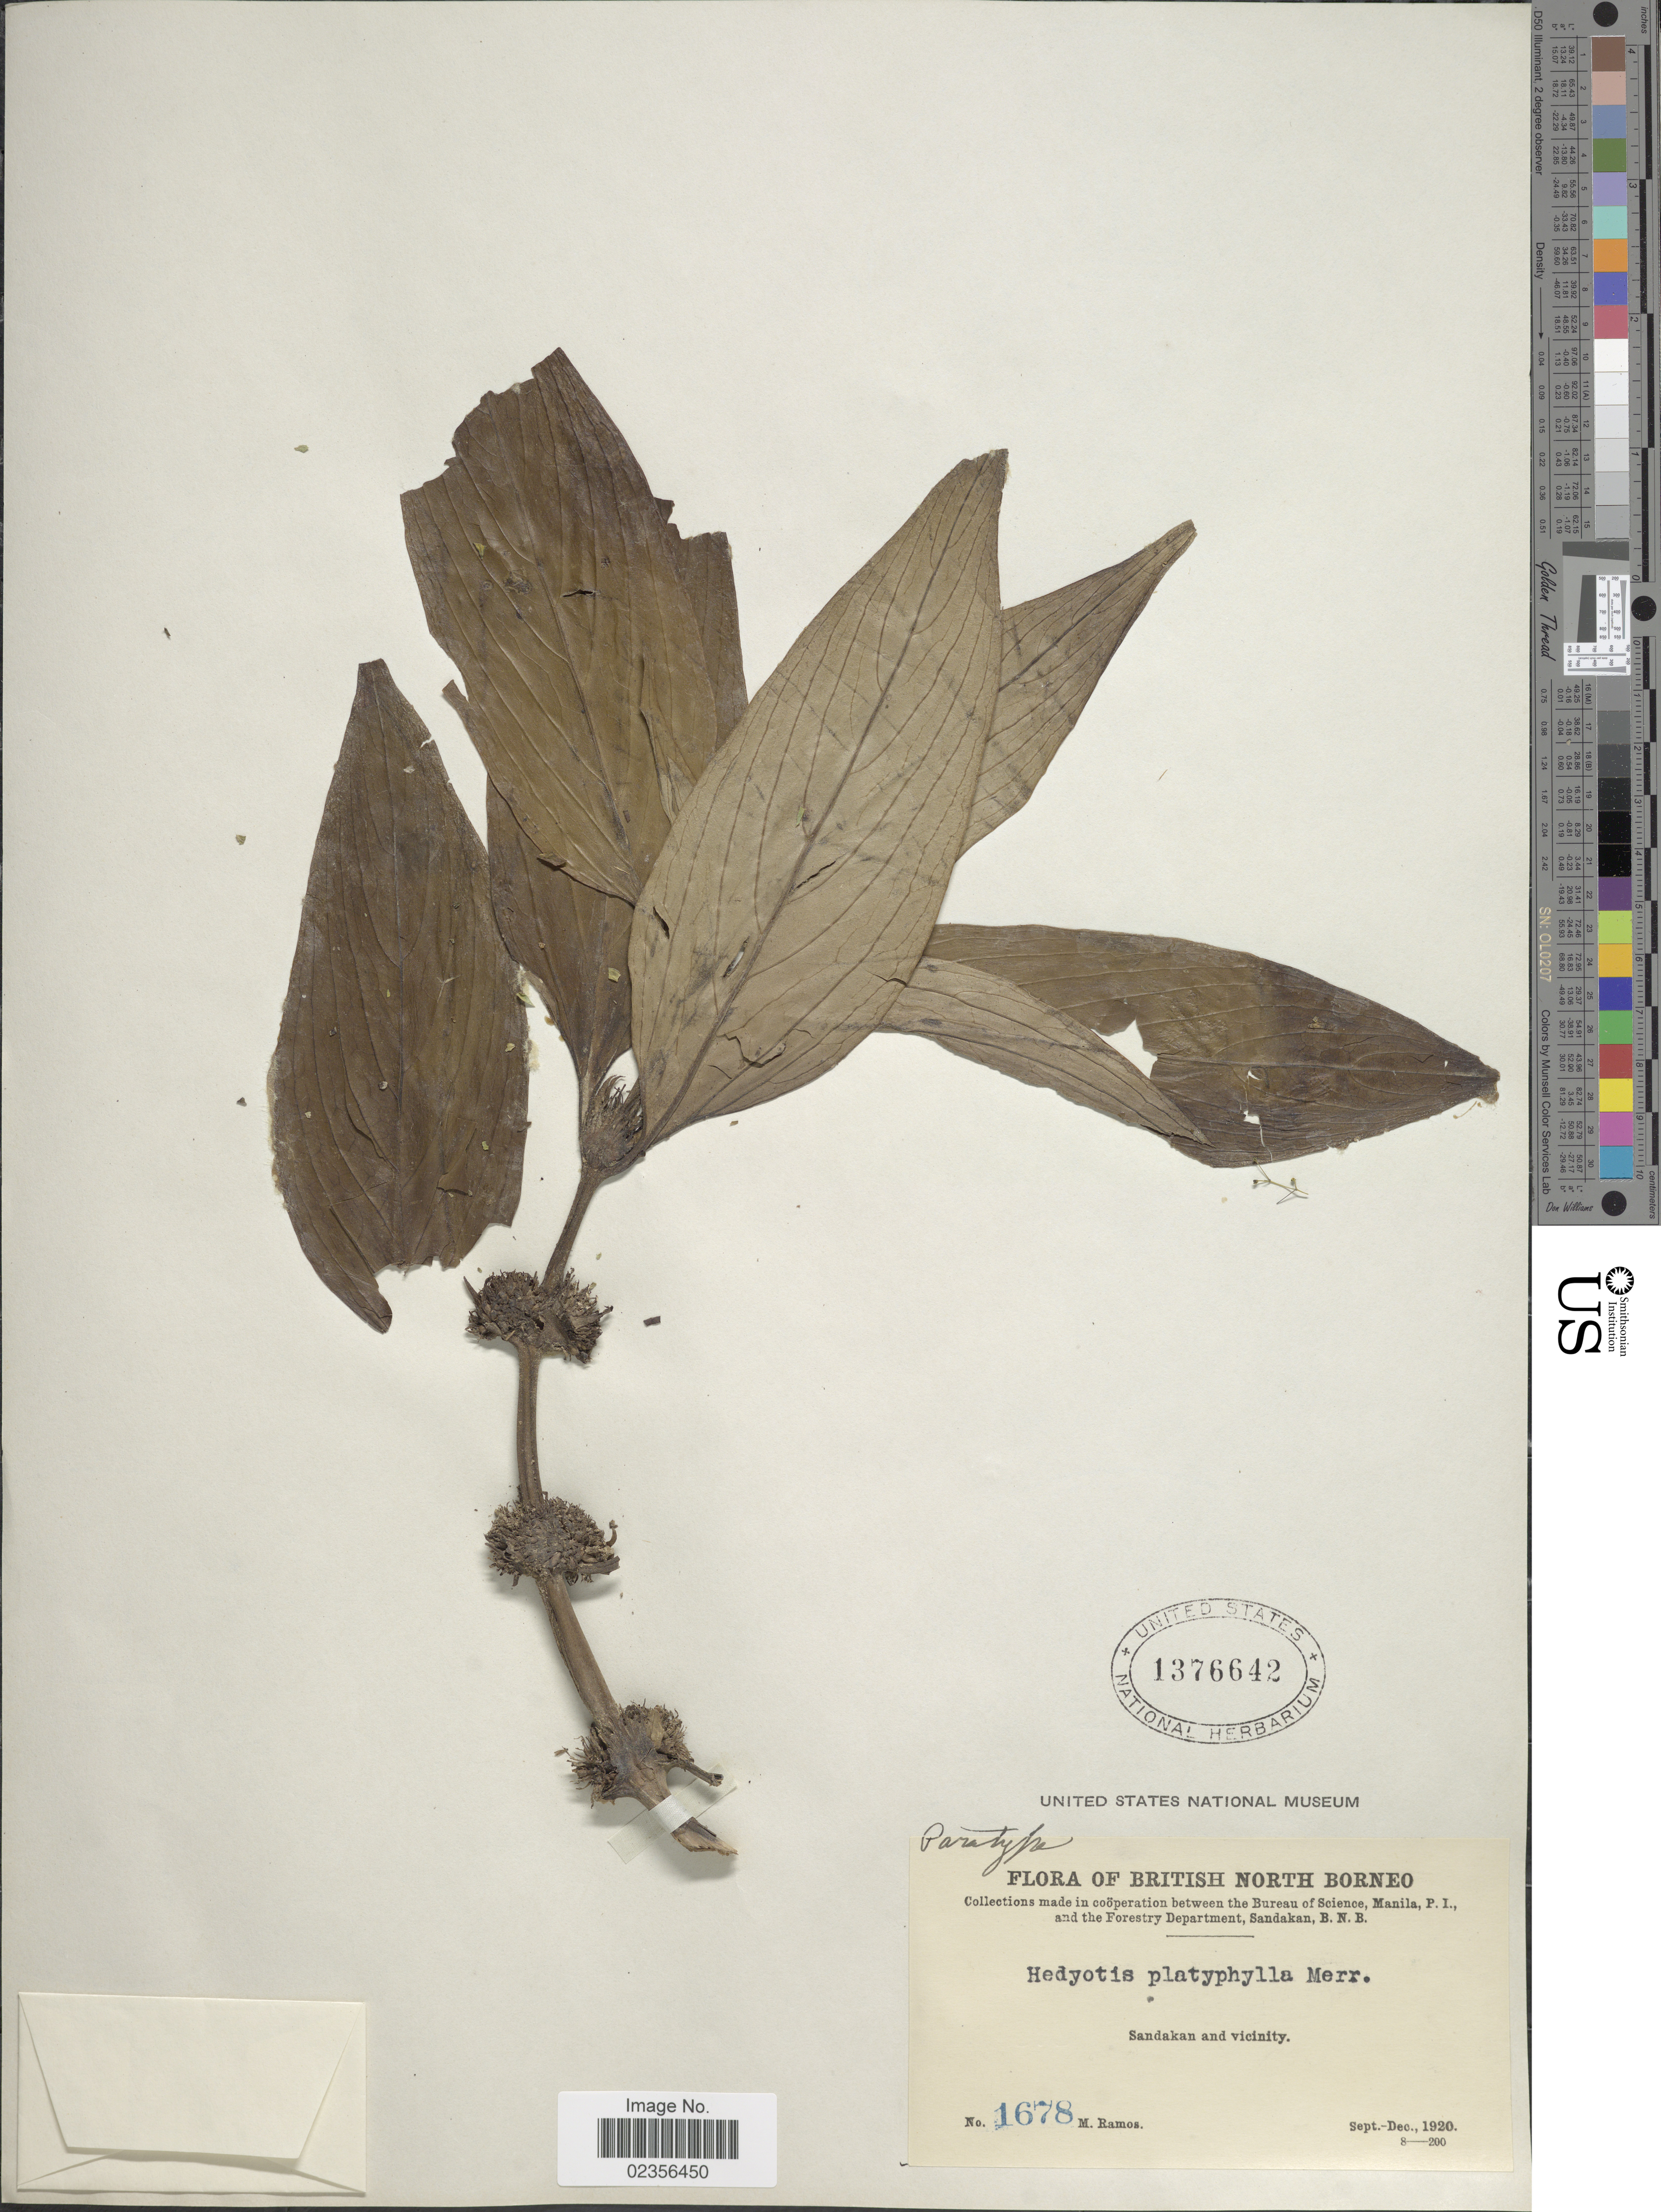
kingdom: Plantae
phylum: Tracheophyta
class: Magnoliopsida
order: Gentianales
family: Rubiaceae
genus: Hedyotis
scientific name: Hedyotis platyphylla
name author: Merr.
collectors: M. Ramos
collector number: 1678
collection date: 1920-09/1920-12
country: Malaysia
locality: British North Borneo. Sandakan and vicinity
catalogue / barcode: US 1376642